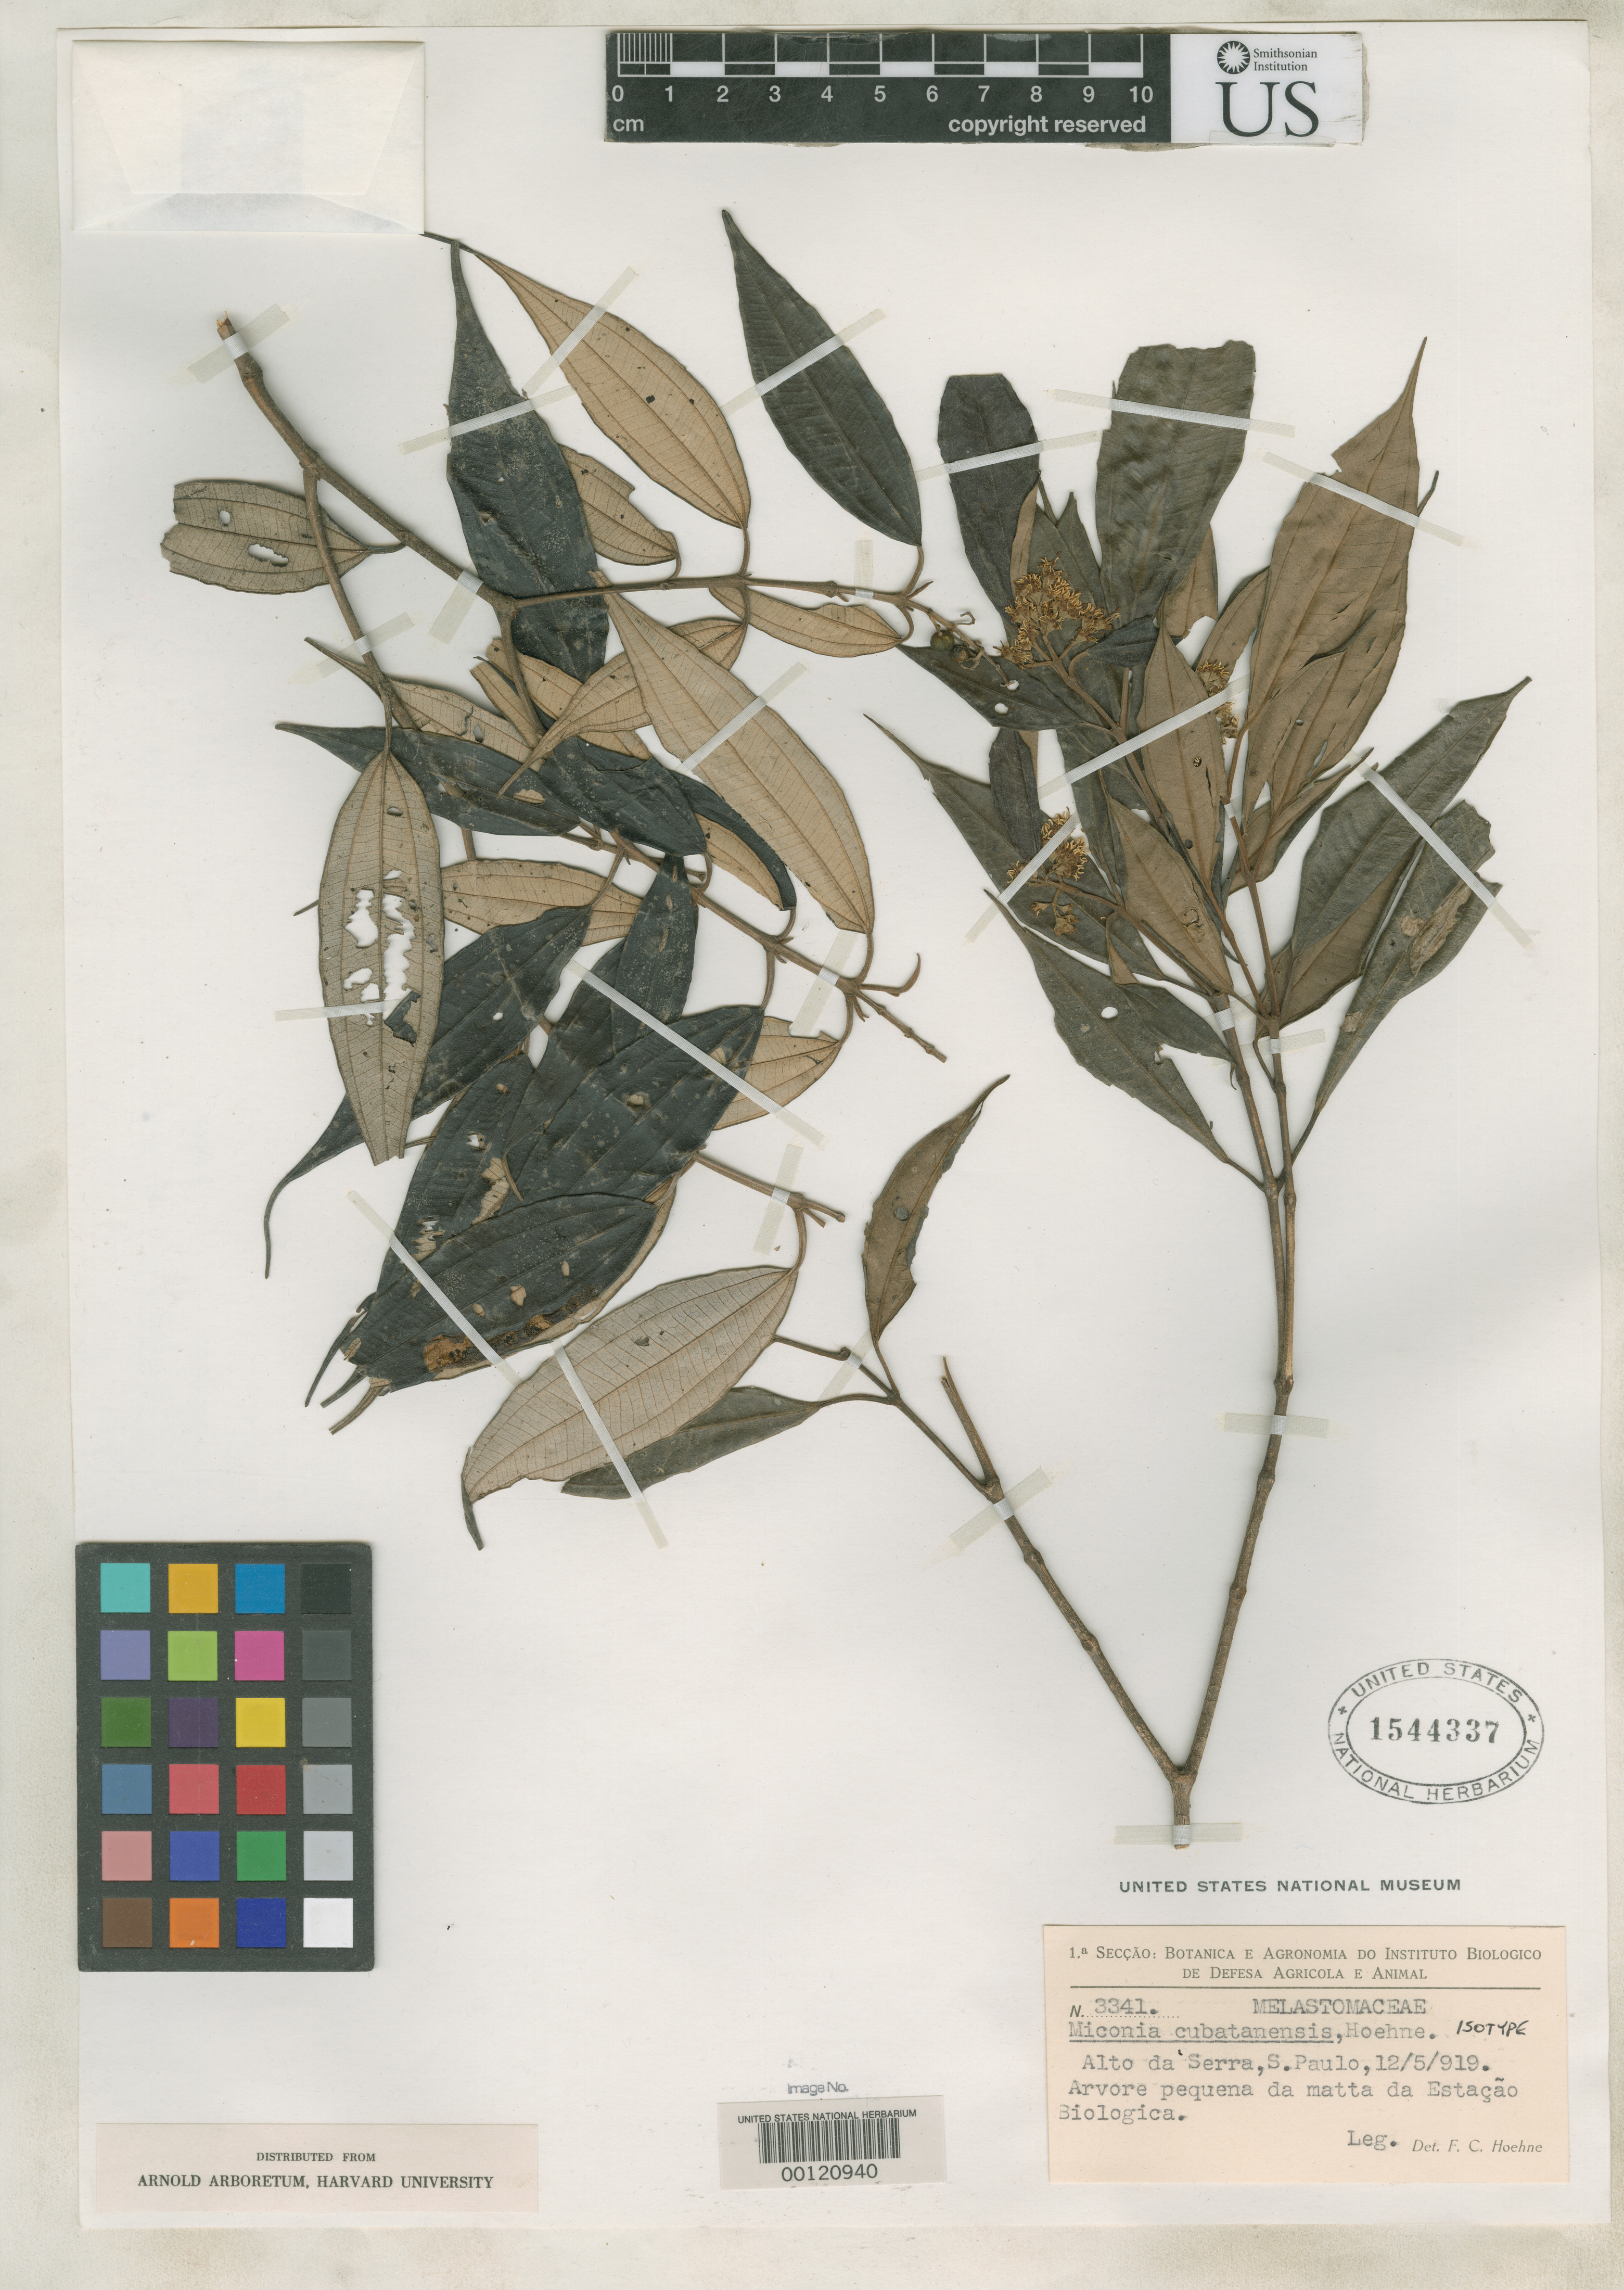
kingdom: Plantae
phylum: Tracheophyta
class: Magnoliopsida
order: Myrtales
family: Melastomataceae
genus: Miconia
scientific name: Miconia cubatanensis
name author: Hoehne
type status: Isotype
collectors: F. C. Hoehne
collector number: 3341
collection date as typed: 12 May 1919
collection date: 1919-05-12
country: Brazil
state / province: São Paulo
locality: Alto da Serra.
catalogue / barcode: US 1544337